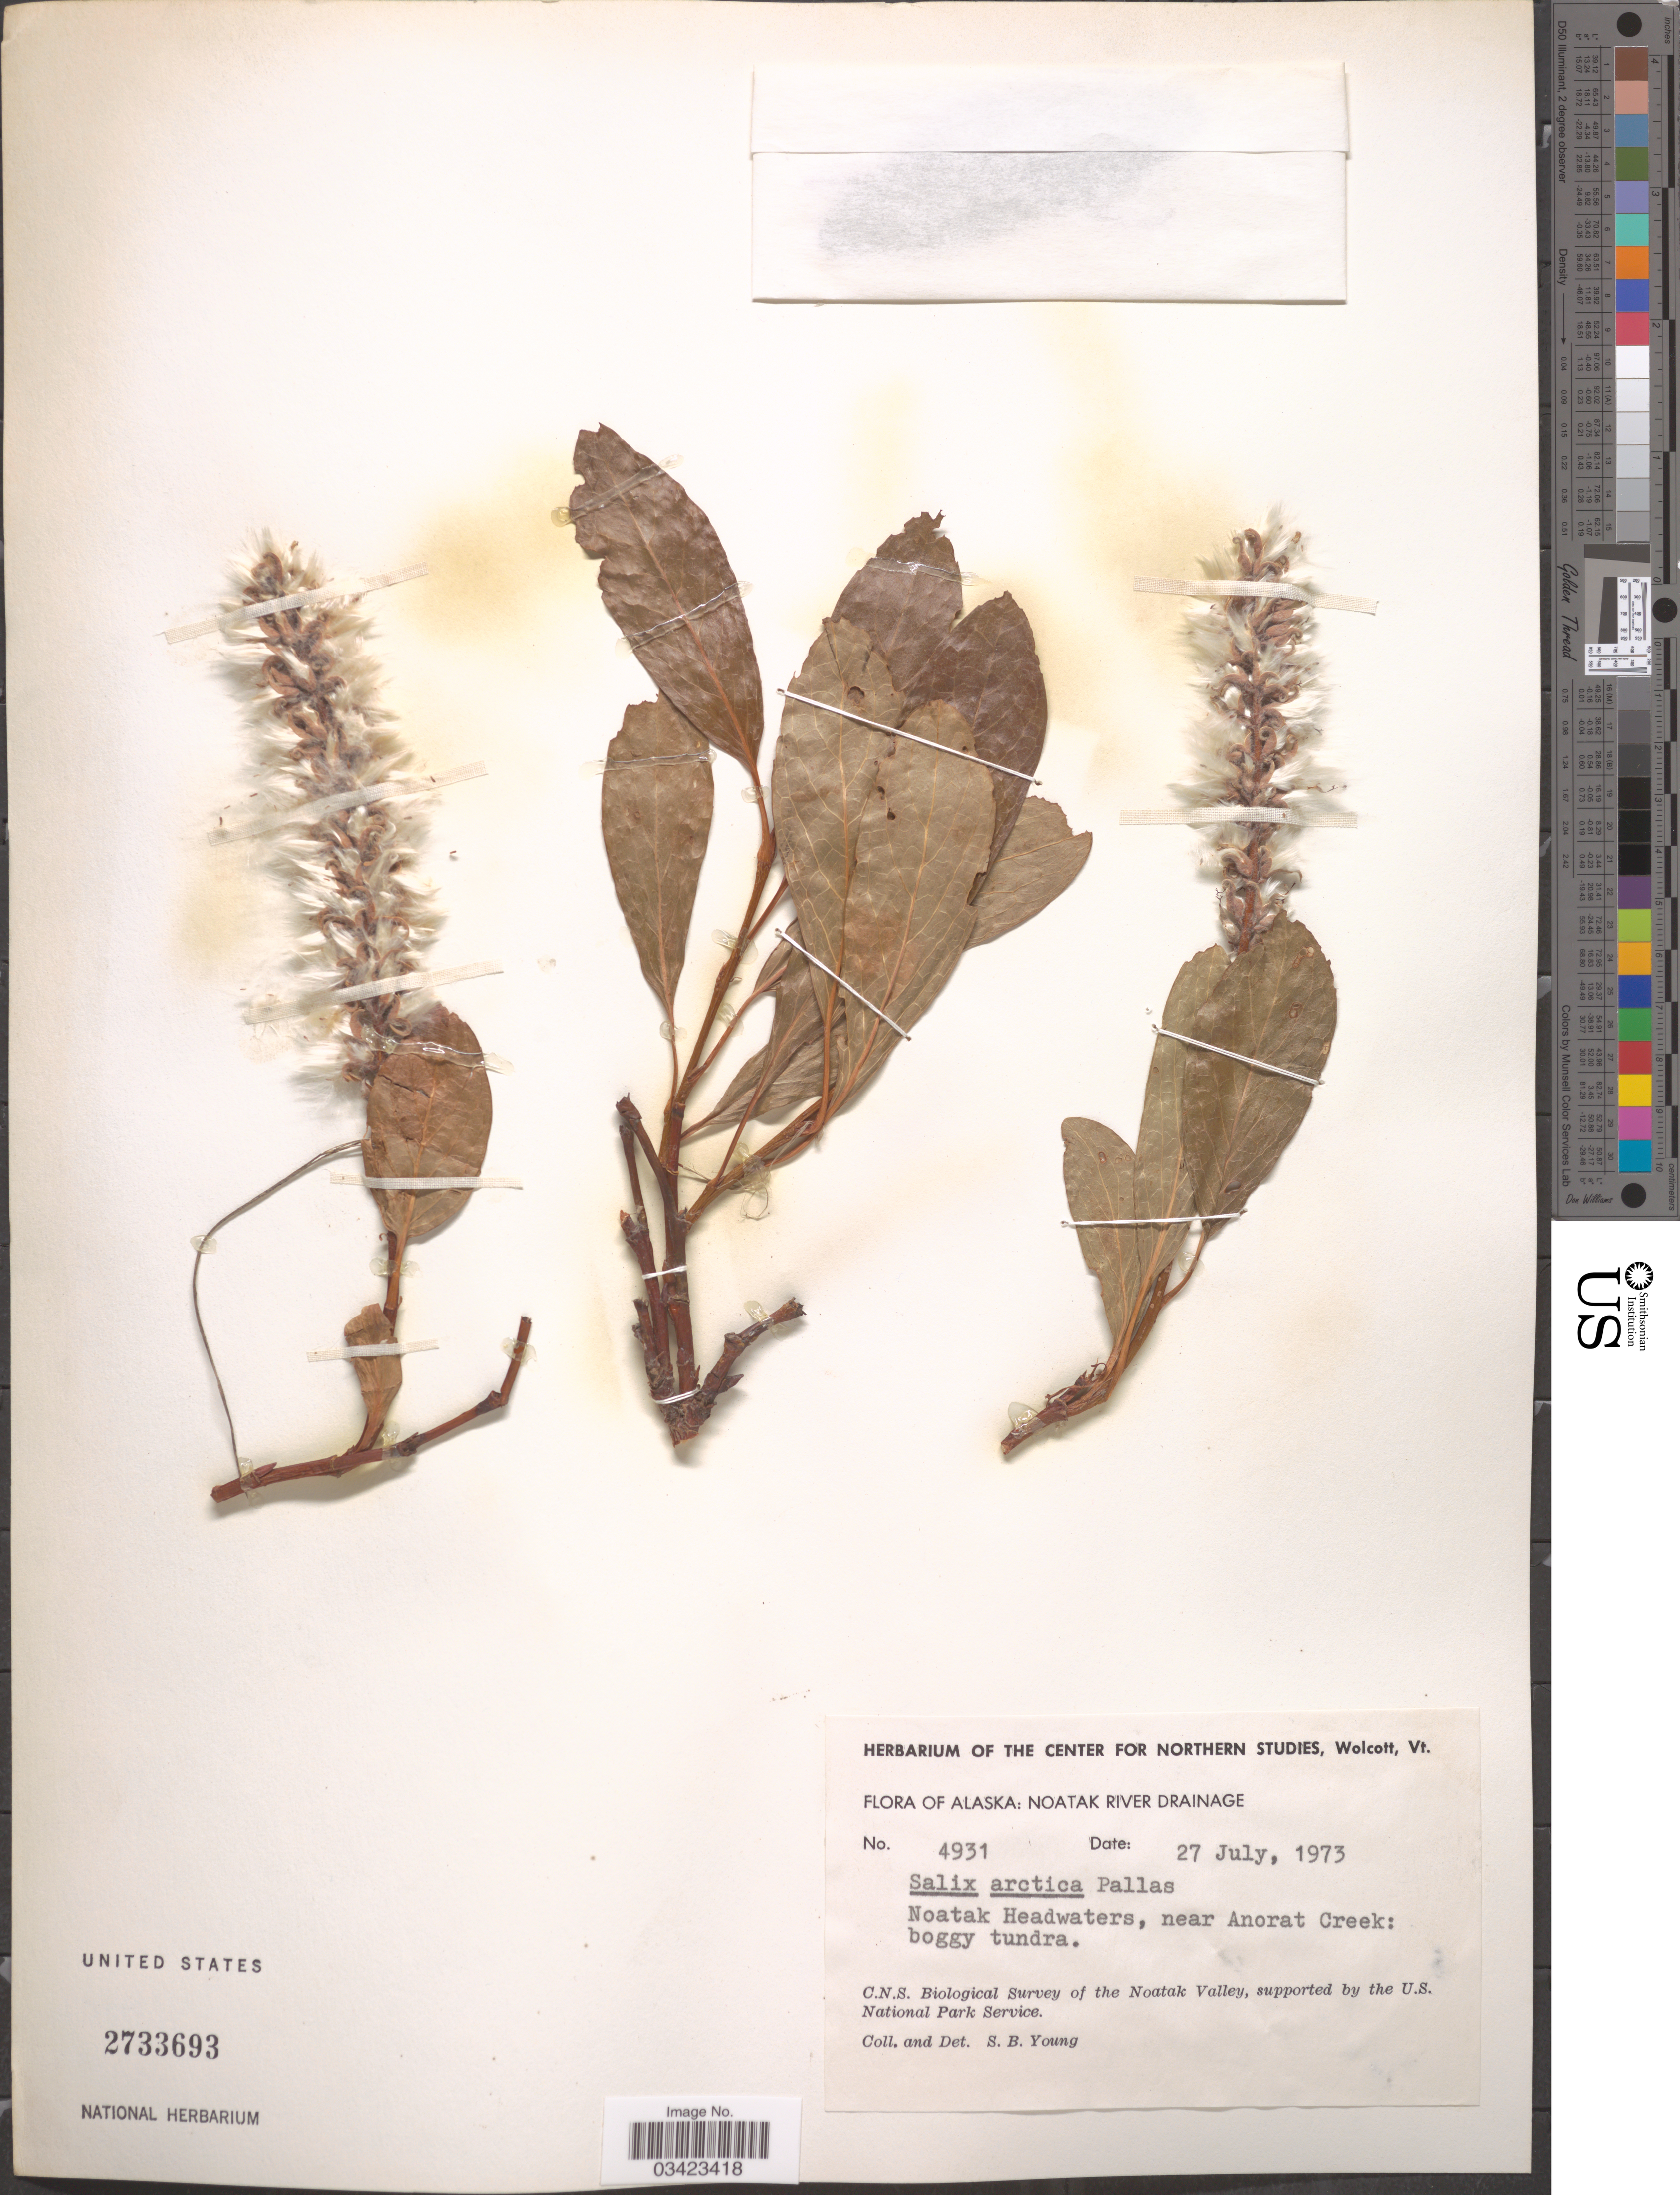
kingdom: Plantae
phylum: Tracheophyta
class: Magnoliopsida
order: Malpighiales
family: Salicaceae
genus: Salix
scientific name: Salix arctica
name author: Pall.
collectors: S. Young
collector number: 4931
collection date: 1973-07-27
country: United States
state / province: Alaska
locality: Noatak River Drainage. Noatak Headwaters, near Anorat Creek. The Noatak Valley.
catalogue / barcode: US 2733693